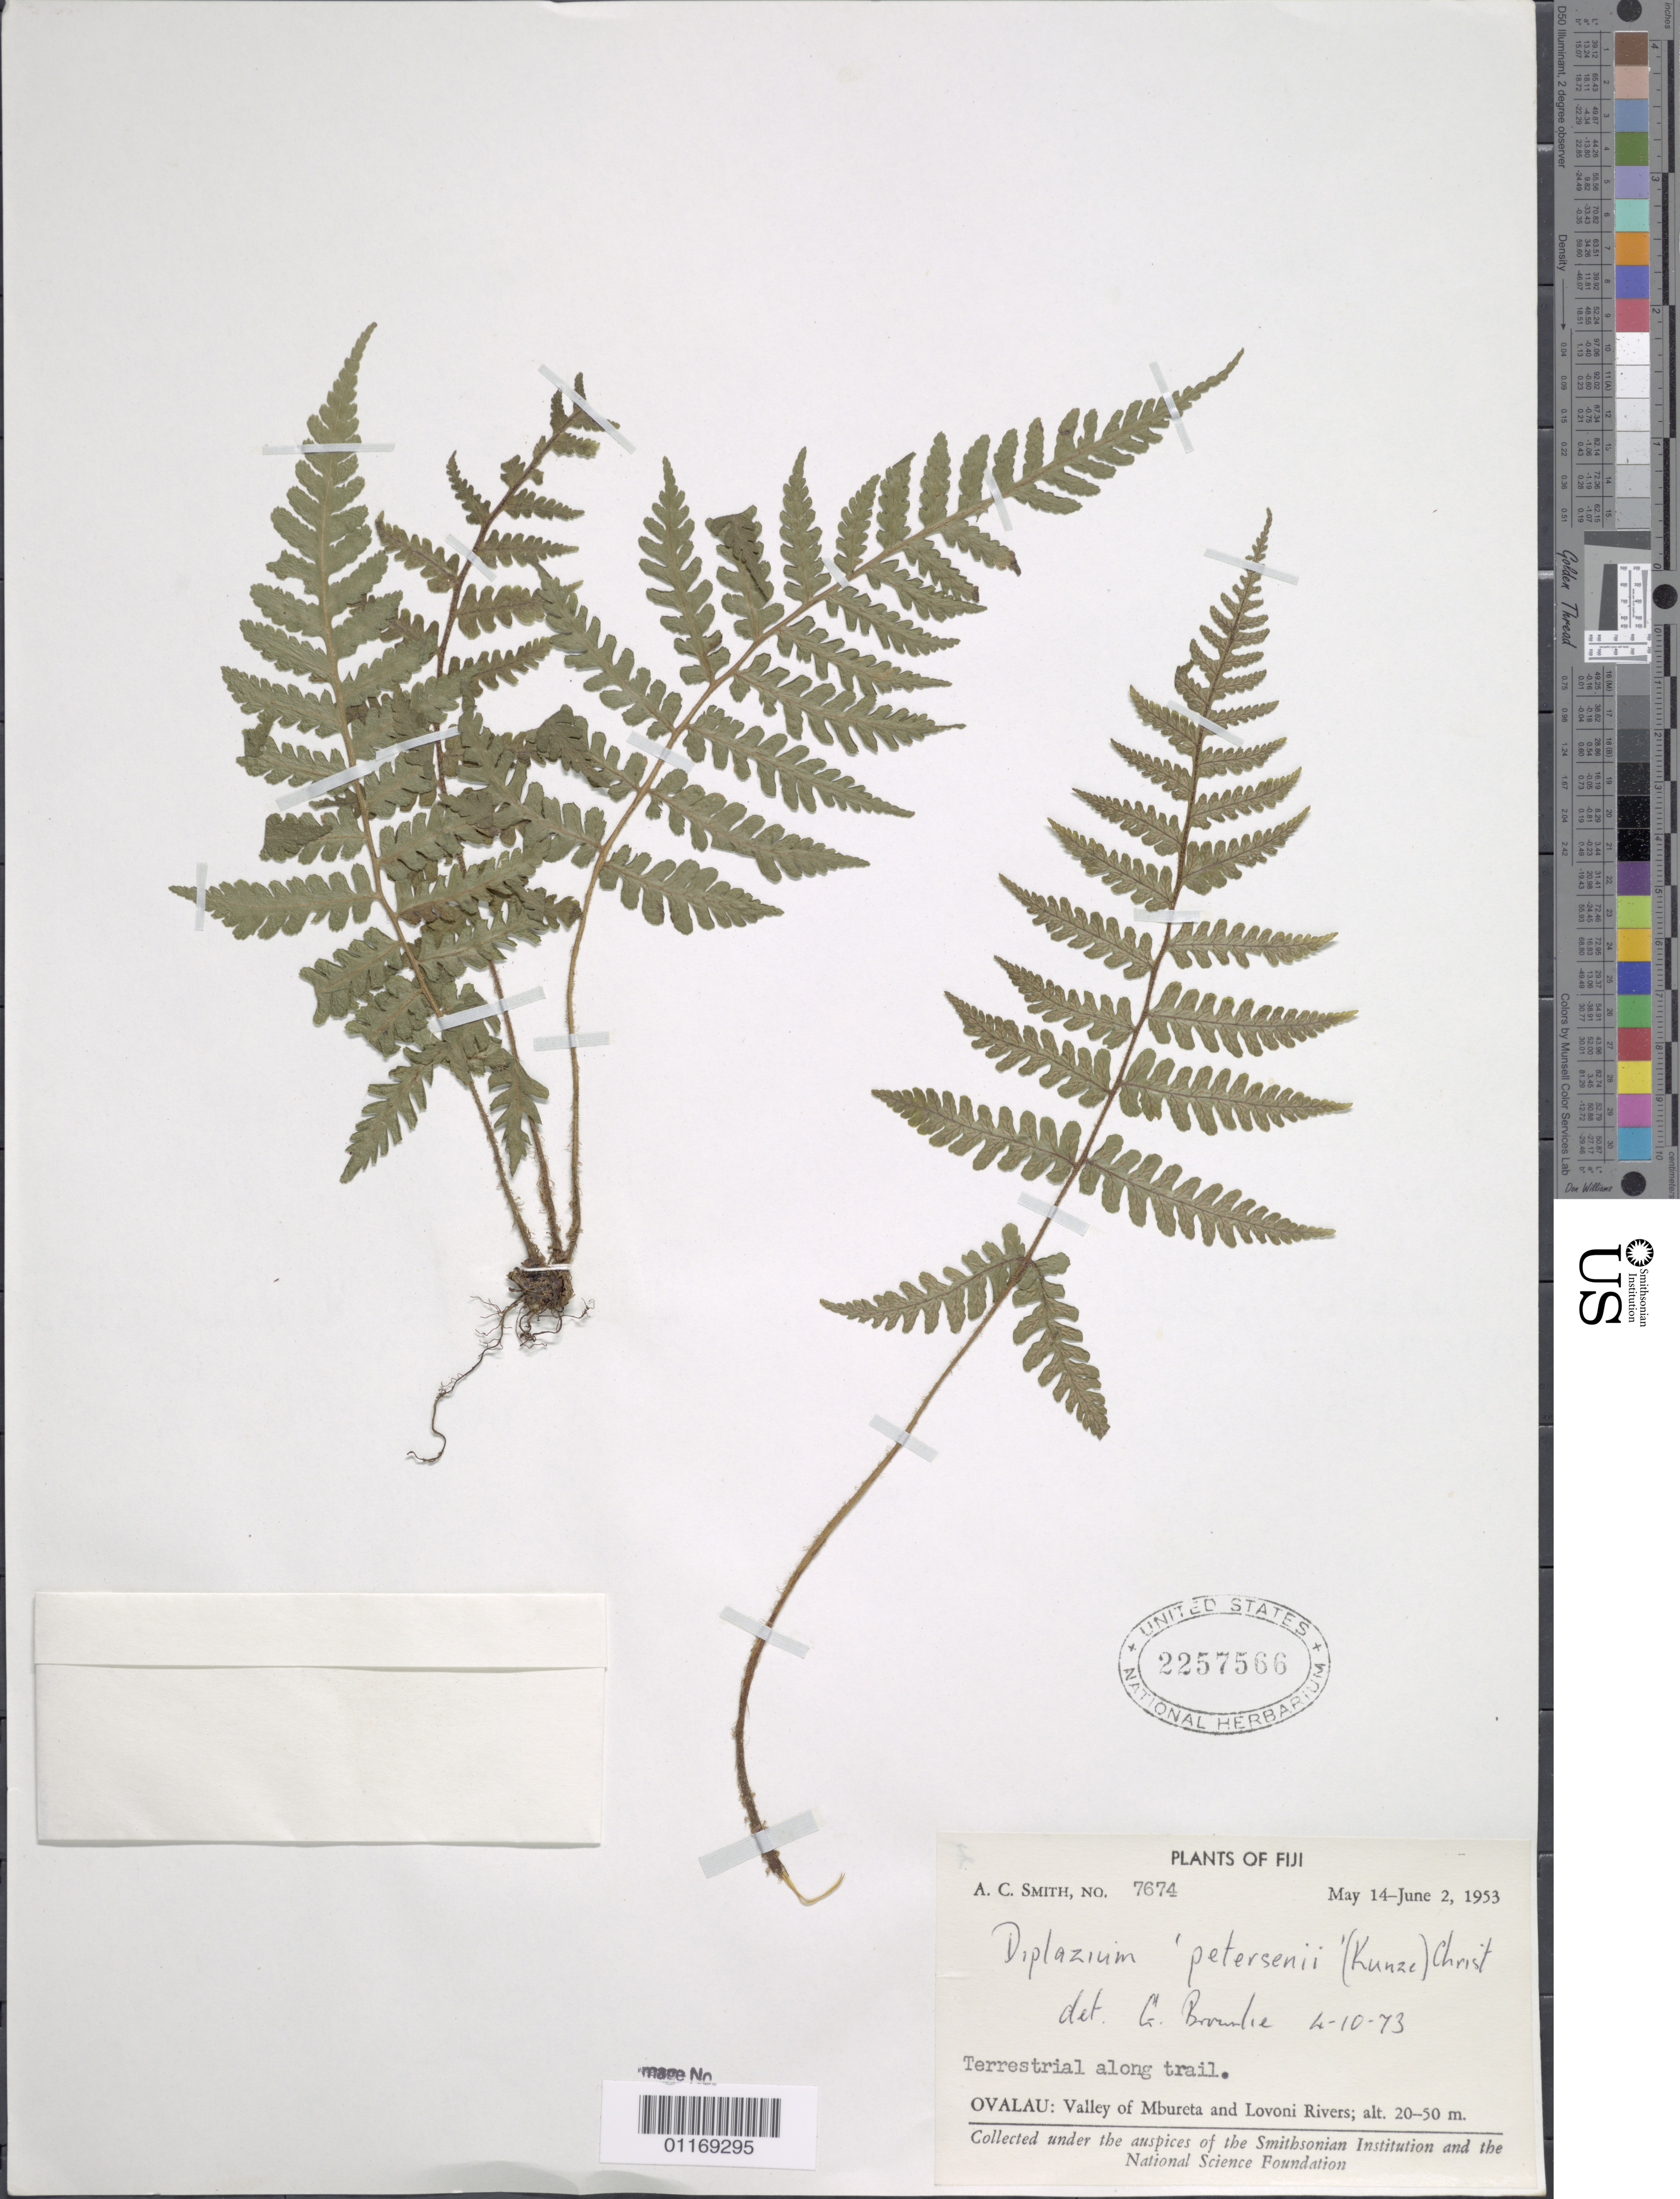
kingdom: Plantae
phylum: Tracheophyta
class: Polypodiopsida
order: Polypodiales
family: Athyriaceae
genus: Deparia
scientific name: Deparia petersenii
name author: (Kunze) M. Kato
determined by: Brownlie, G.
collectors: A. C. Smith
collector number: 7674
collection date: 1953-05-14/1953-06-02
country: Fiji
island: Ovalau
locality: Valley of Mbureta and Lovoni Rivers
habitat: Along trail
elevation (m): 20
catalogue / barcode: US 2257566